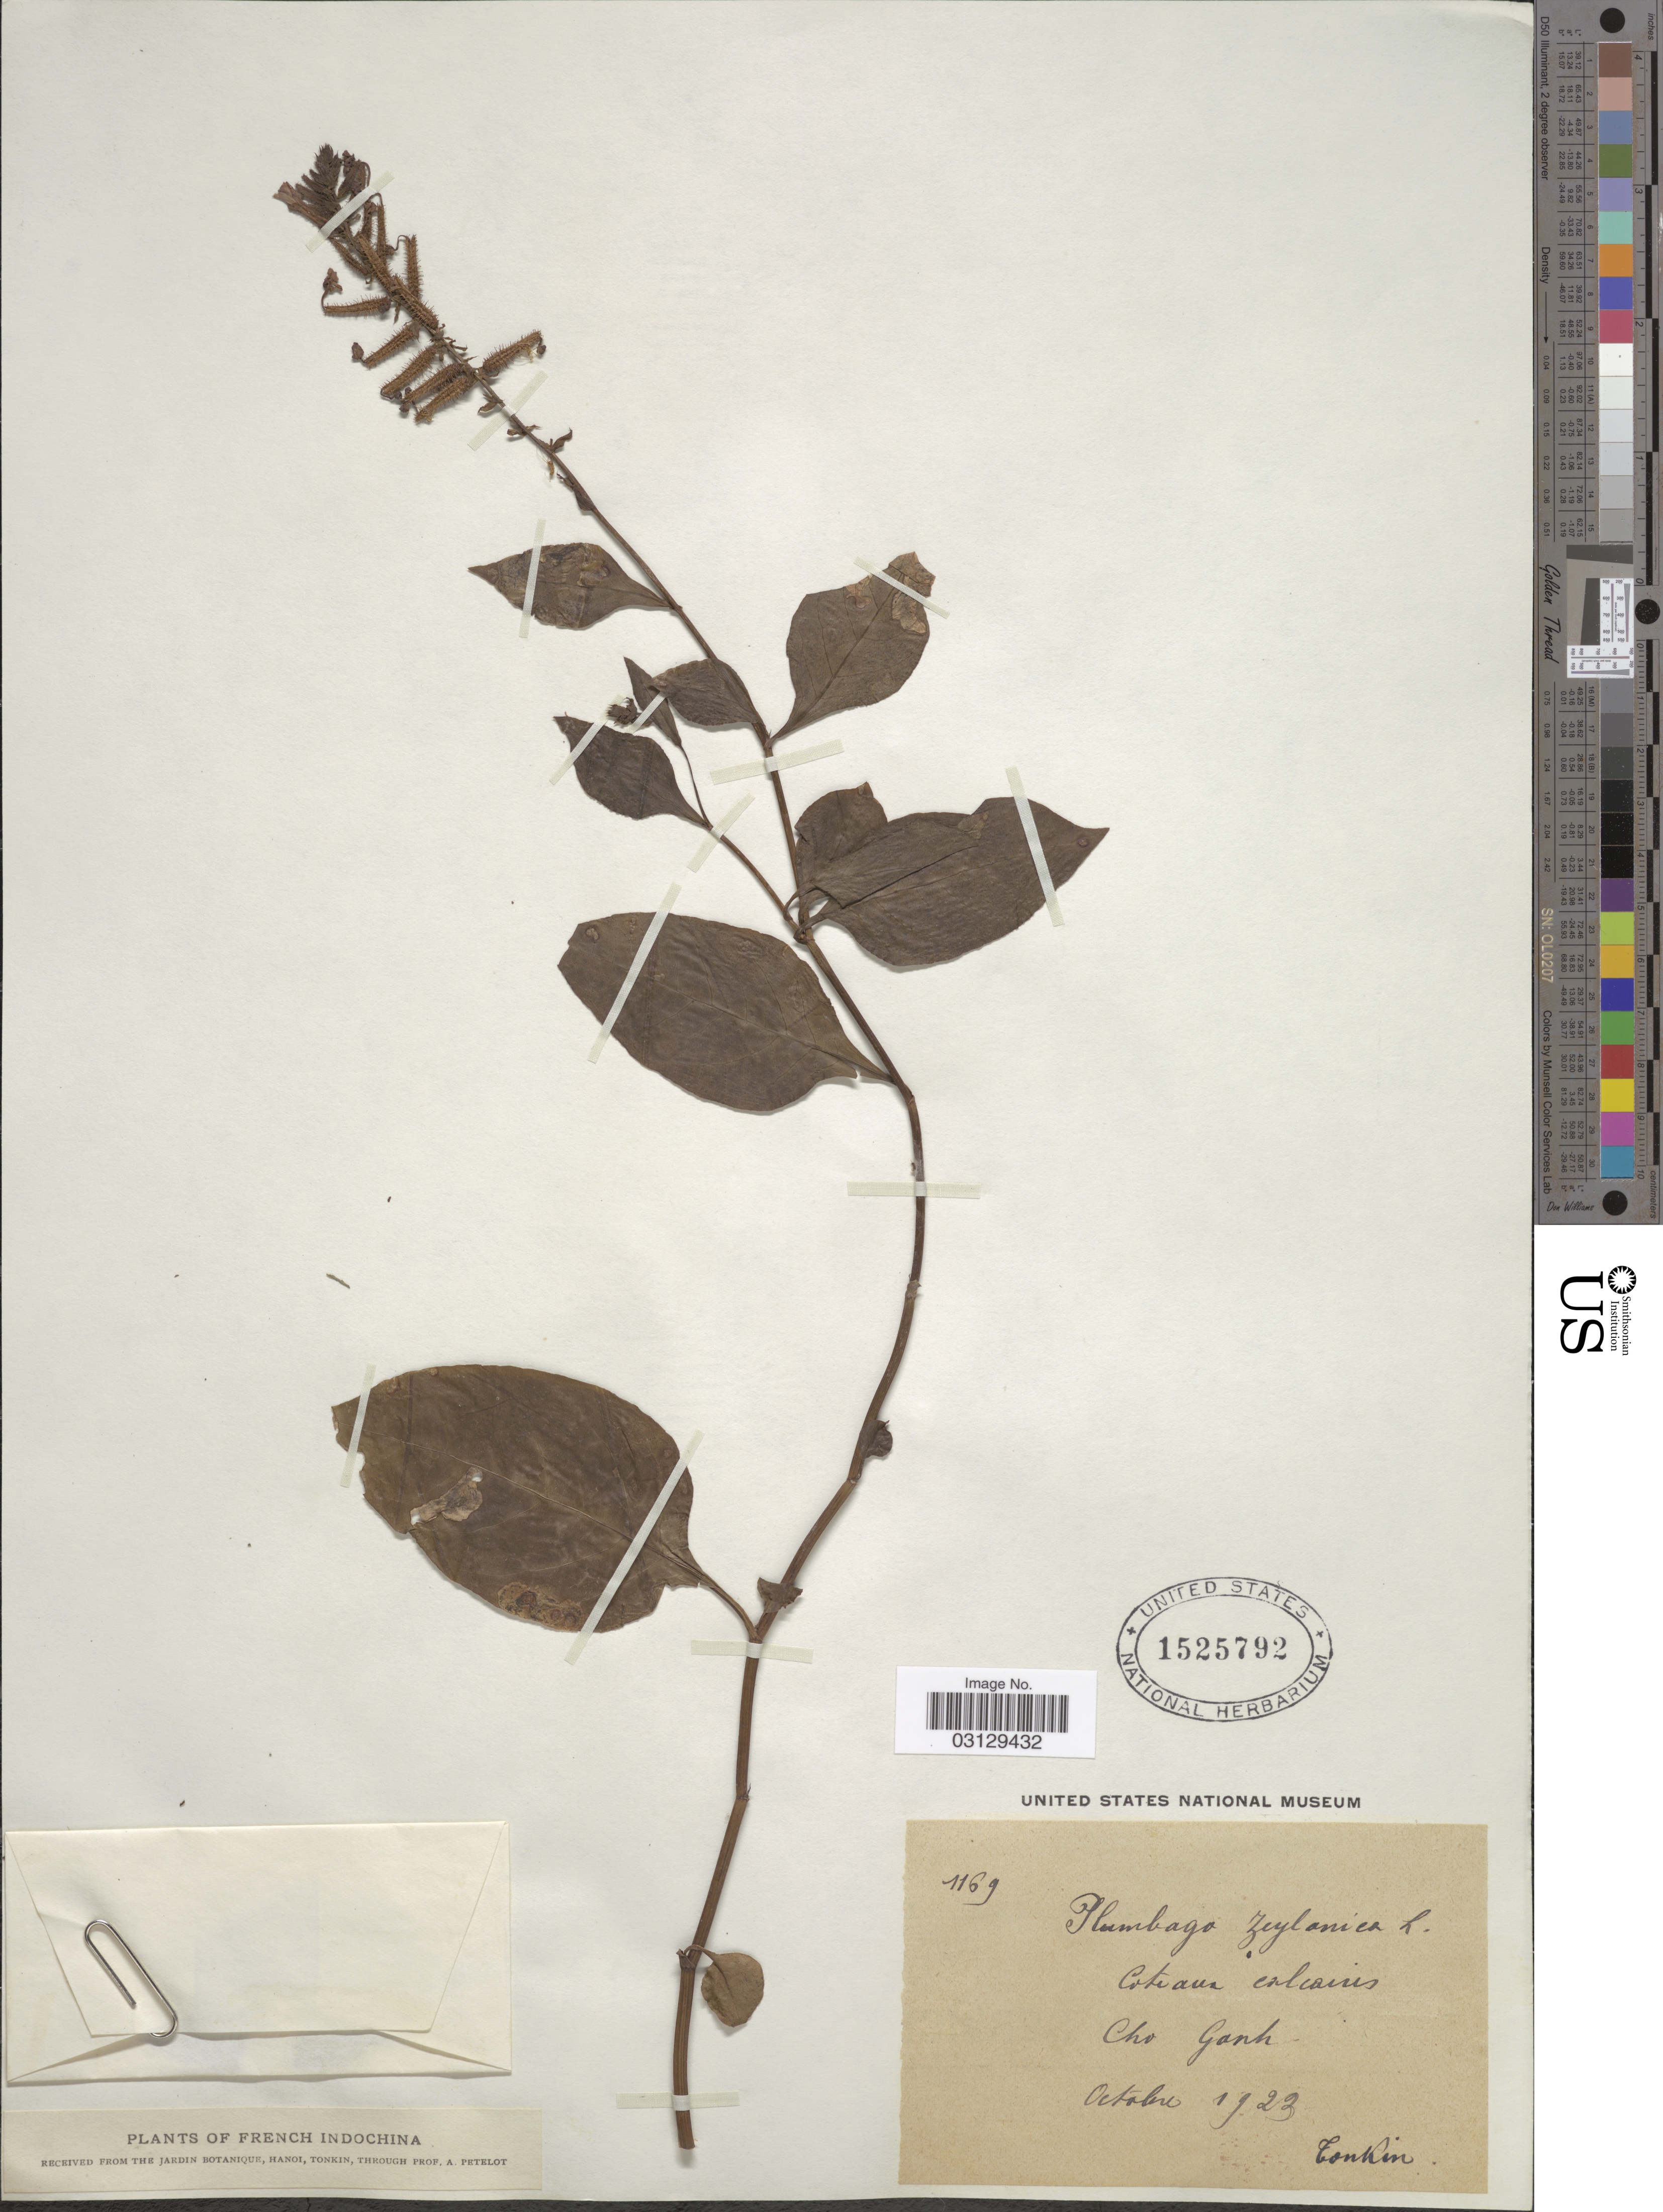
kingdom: Plantae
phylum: Tracheophyta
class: Magnoliopsida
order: Caryophyllales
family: Plumbaginaceae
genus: Plumbago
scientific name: Plumbago zeylanica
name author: L.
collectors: A. Petelot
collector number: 1169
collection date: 1923-10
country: Vietnam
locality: French Indochina. Cho Ganh.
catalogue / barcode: US 1525792